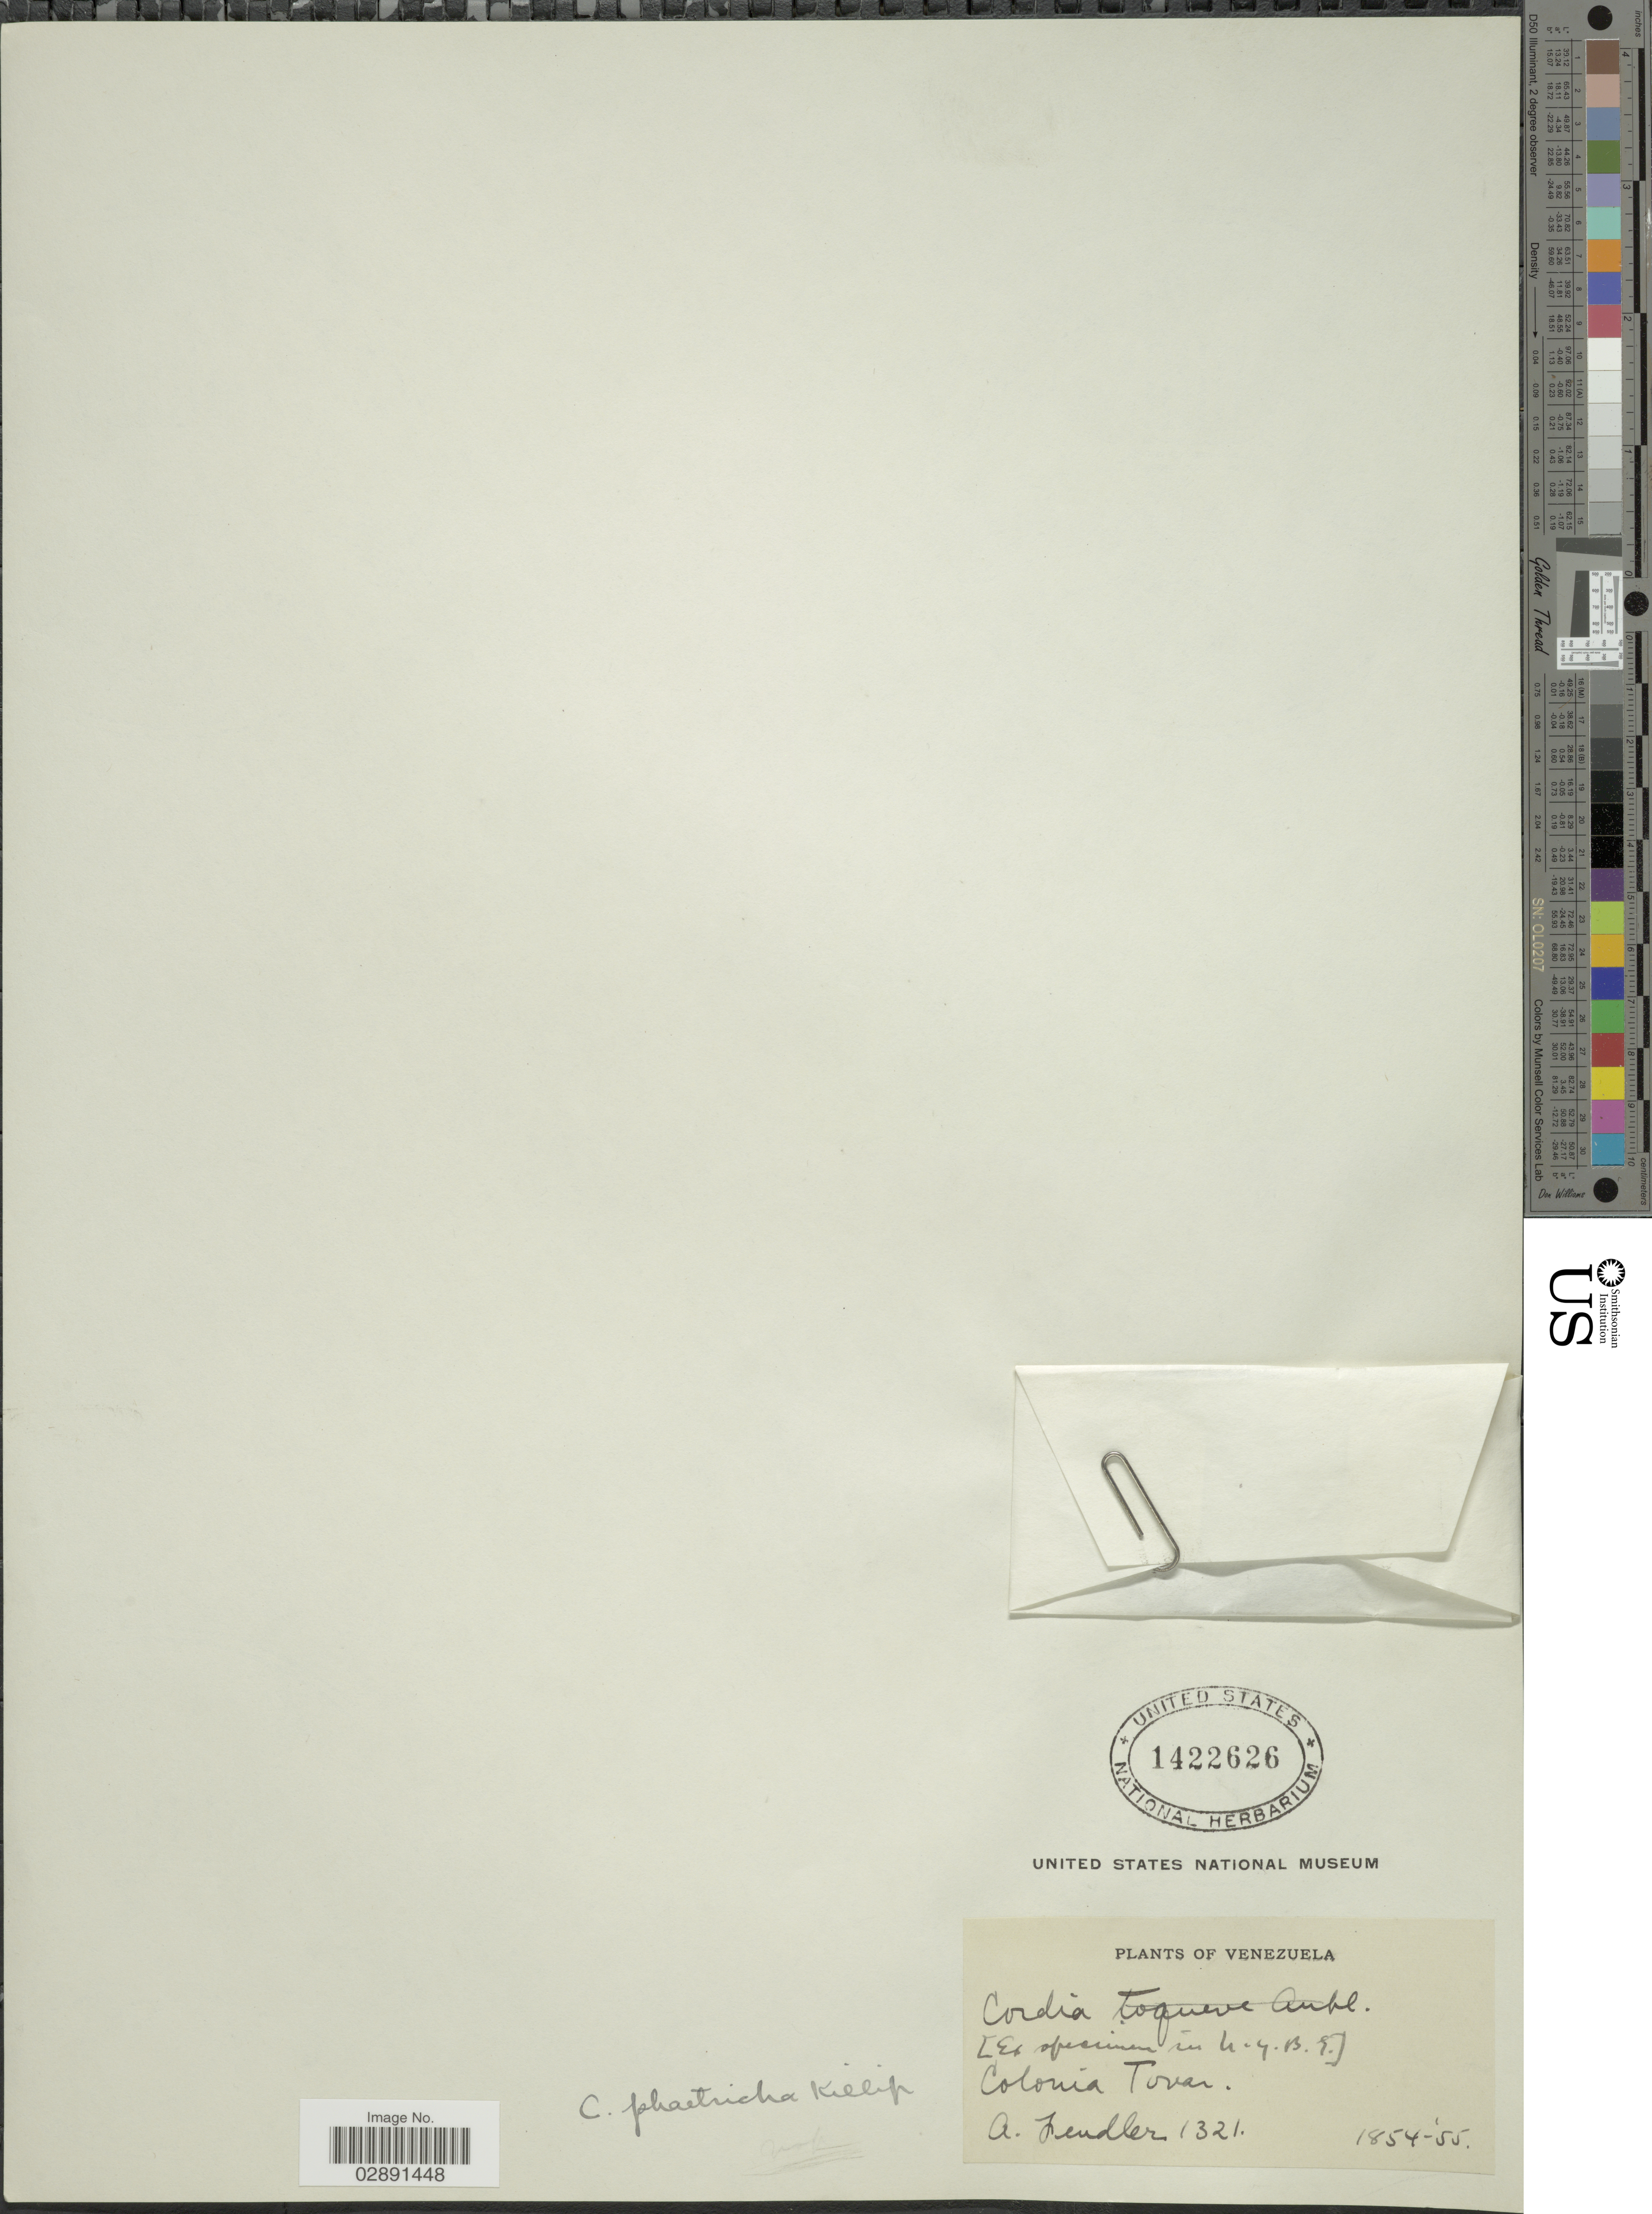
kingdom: Plantae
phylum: Tracheophyta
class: Magnoliopsida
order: Boraginales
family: Cordiaceae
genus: Cordia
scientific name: Cordia phaeotricha Killip ined.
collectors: A. Fendler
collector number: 1321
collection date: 1854/1855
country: Venezuela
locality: Colonia Tovar.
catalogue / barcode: US 1422626